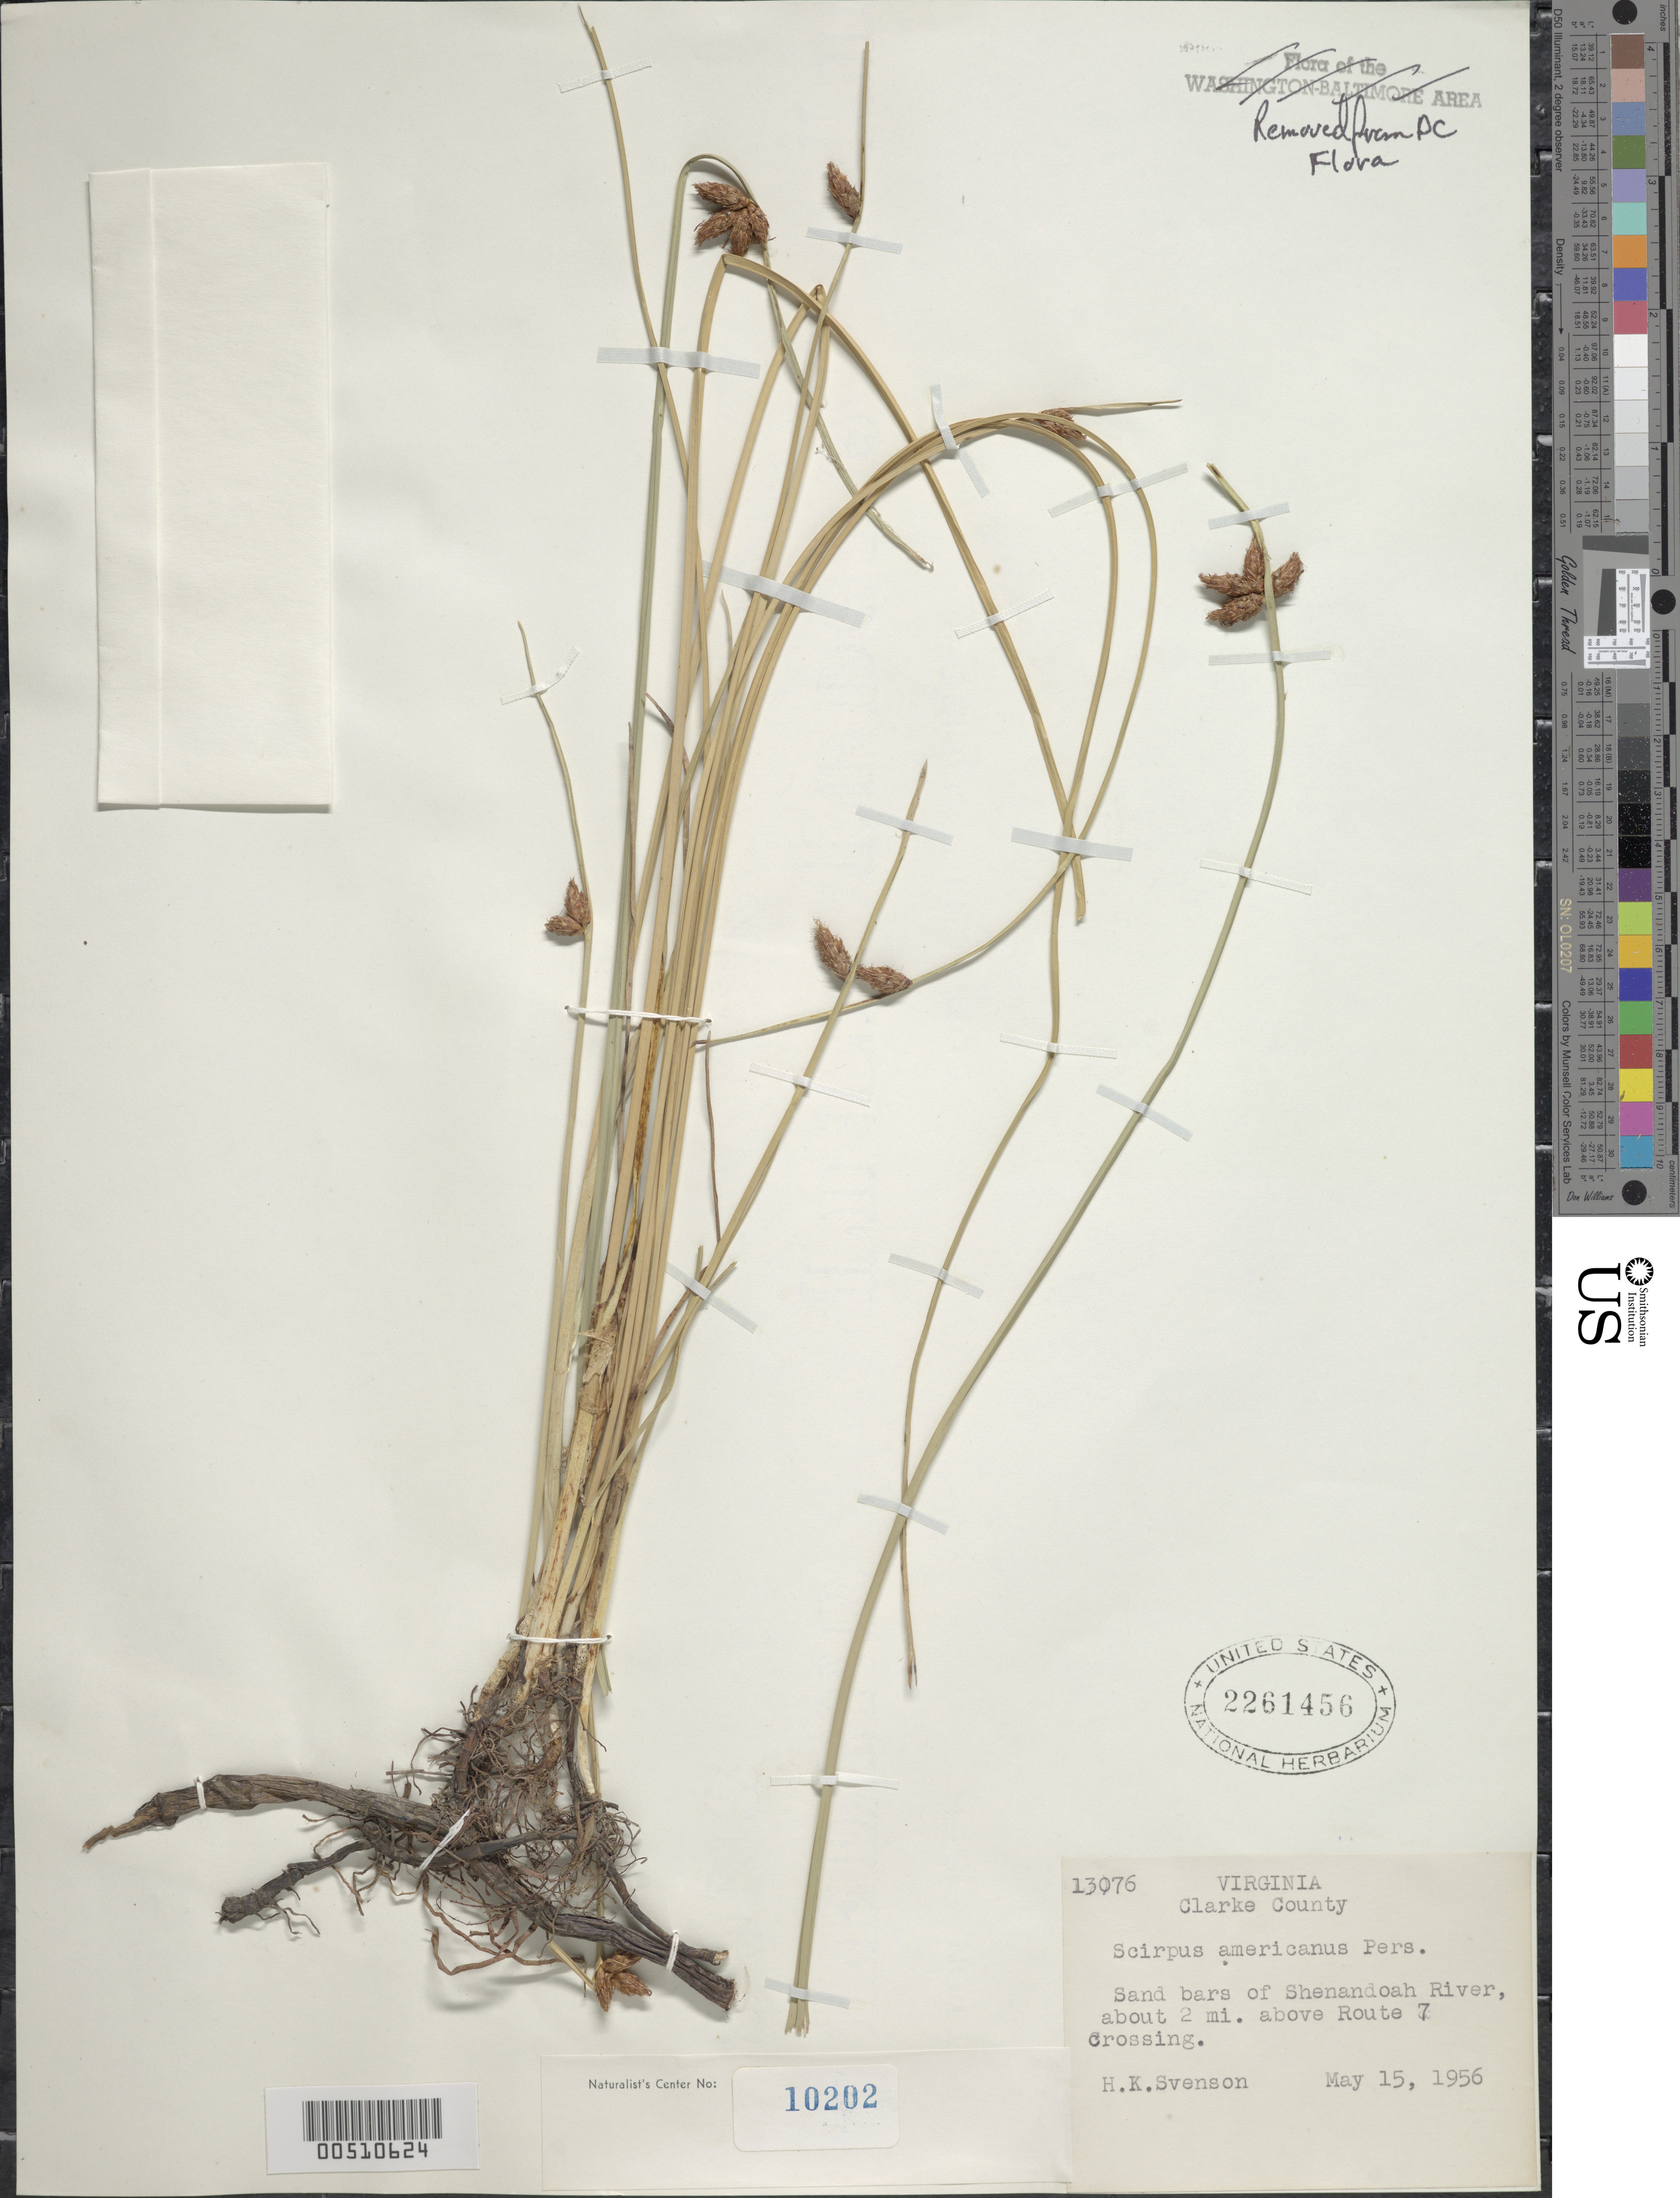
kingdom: Plantae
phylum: Tracheophyta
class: Liliopsida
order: Poales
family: Cyperaceae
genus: Schoenoplectus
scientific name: Schoenoplectus pungens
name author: (Vahl) Palla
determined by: Strong, Mark T., (BOT), Smithsonian Institution - National Museum of Natural History (UNITED STATES)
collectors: H. Svenson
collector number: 13076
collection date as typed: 15 May 1956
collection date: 1956-05-15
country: United States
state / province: Virginia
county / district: Clarke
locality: Shenandoah river, rt 7 crossing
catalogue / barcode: US 2261456